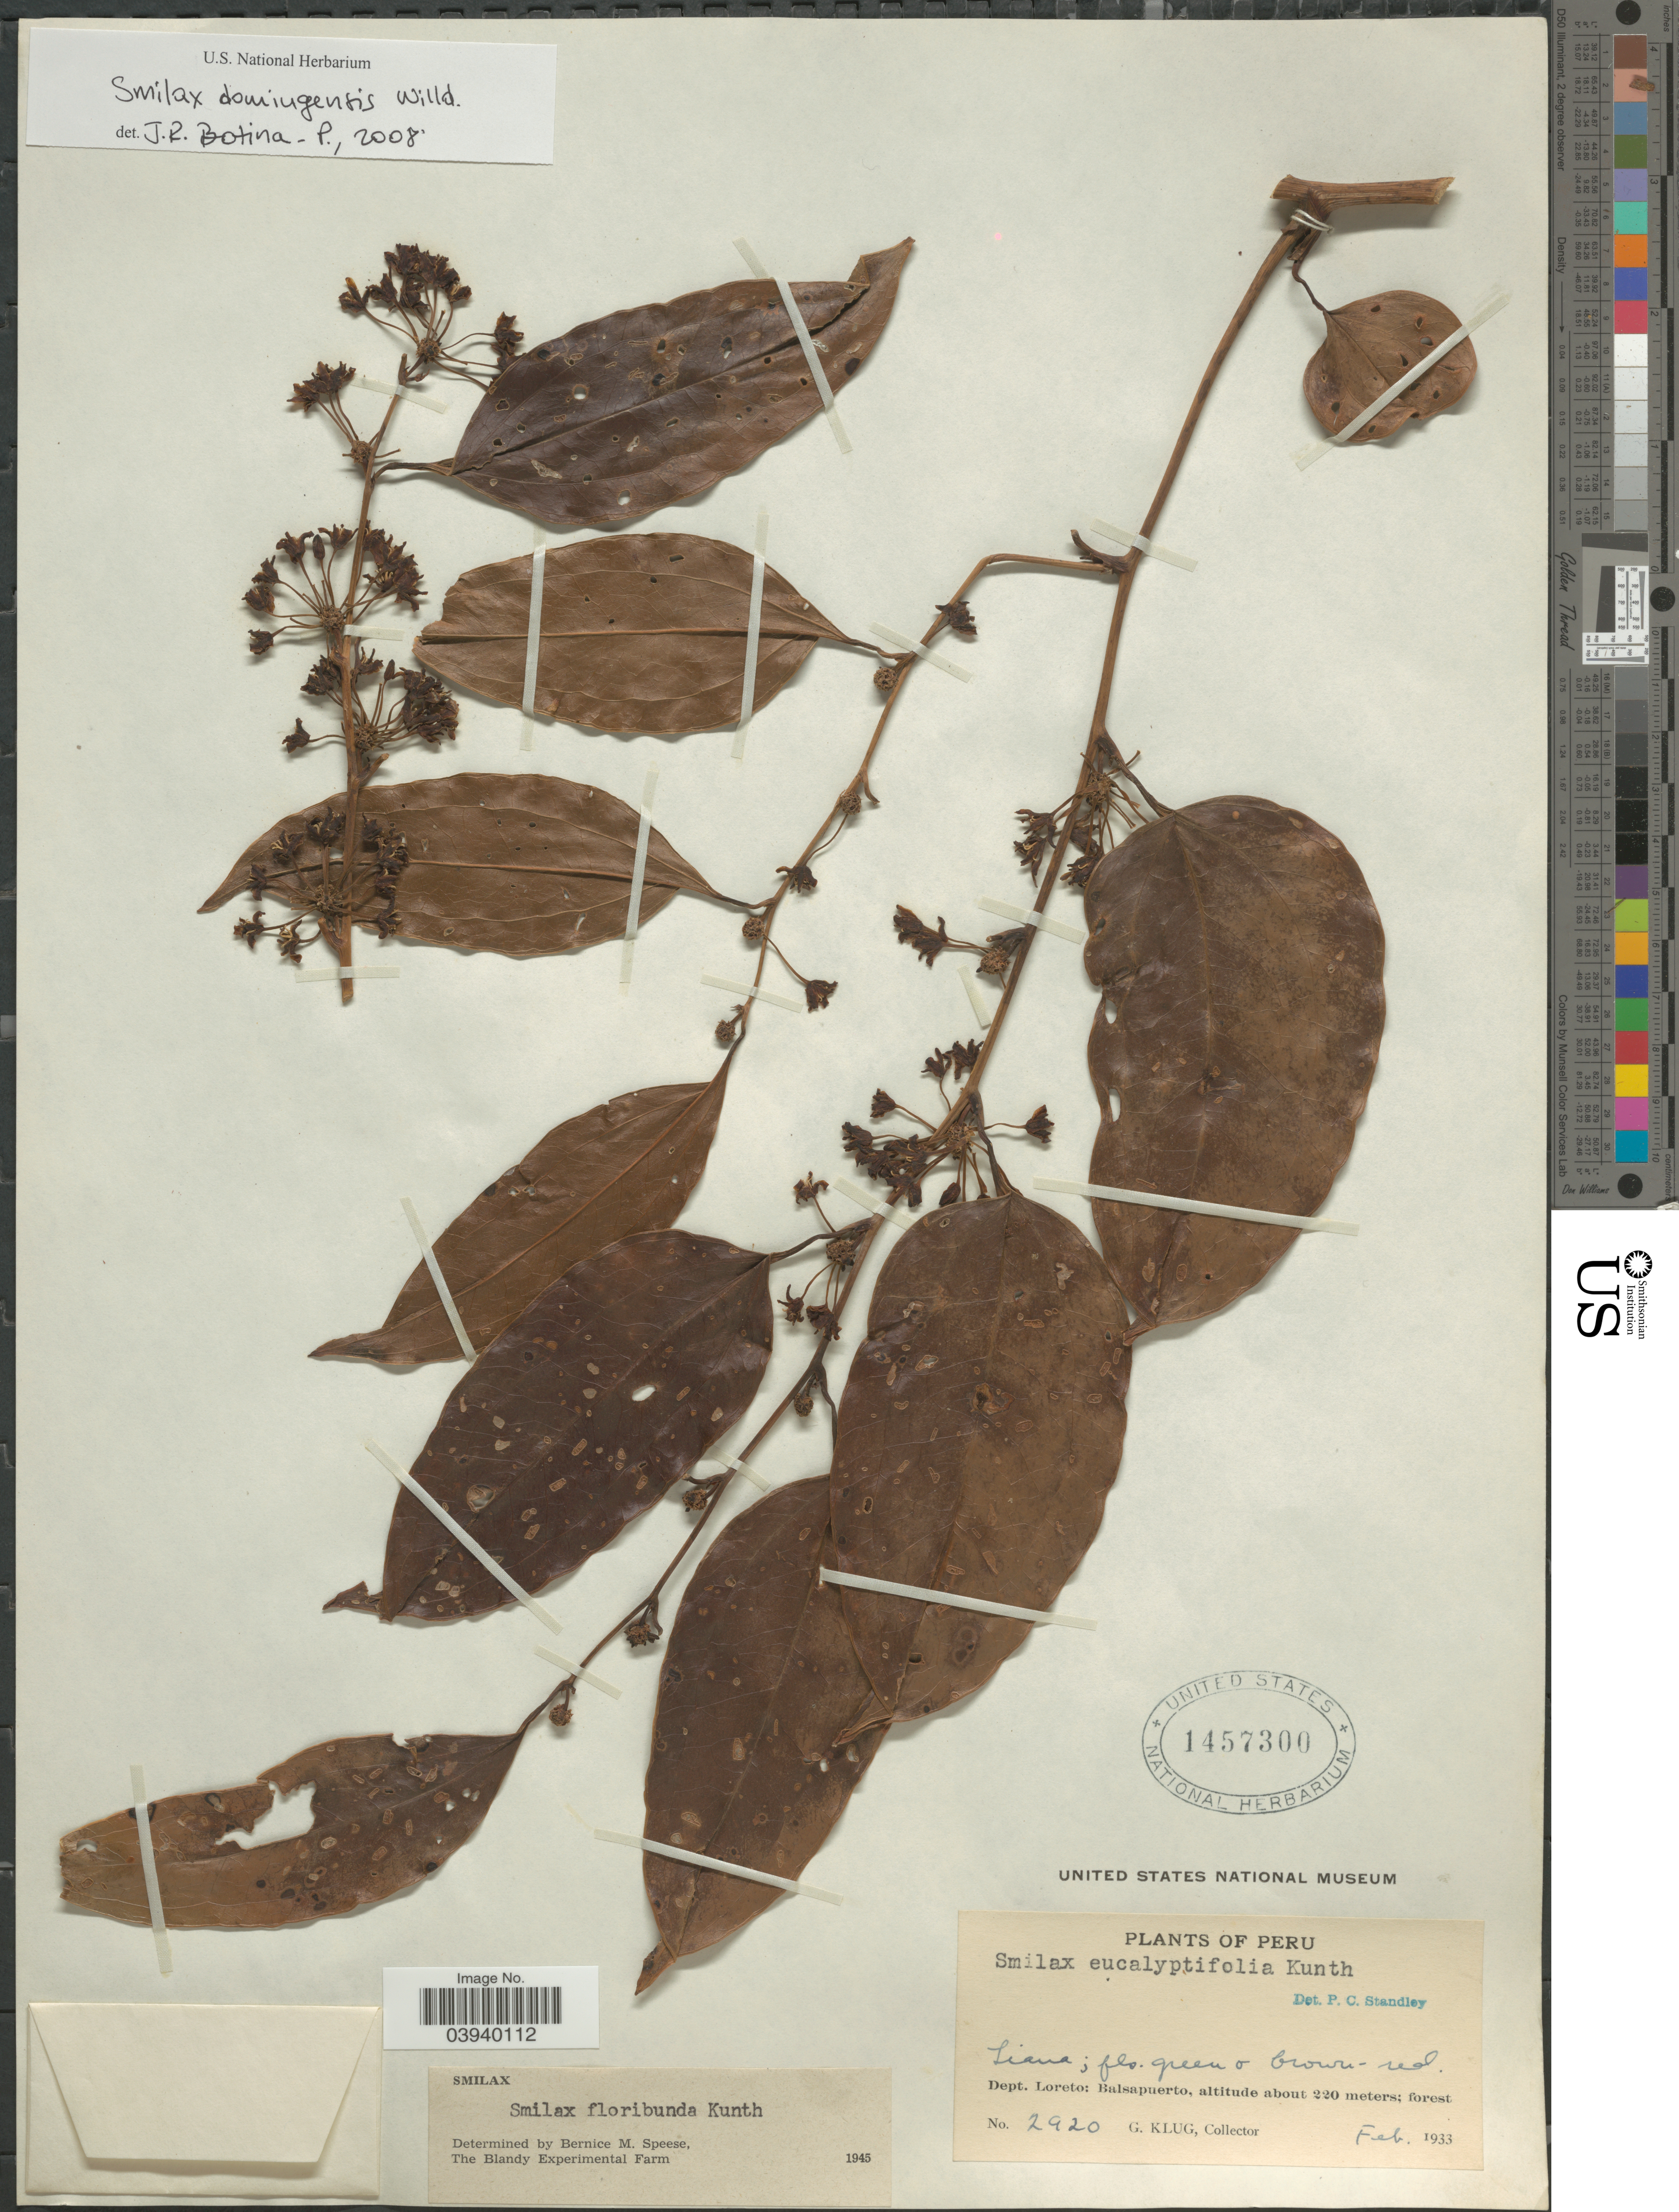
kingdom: Plantae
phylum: Tracheophyta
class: Liliopsida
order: Liliales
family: Smilacaceae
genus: Smilax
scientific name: Smilax domingensis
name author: Willd.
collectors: G. Klug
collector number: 2920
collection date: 1933-02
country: Peru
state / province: Loreto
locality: Dept. Loreto: Balsapuerto.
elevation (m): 220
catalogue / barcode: US 1457300